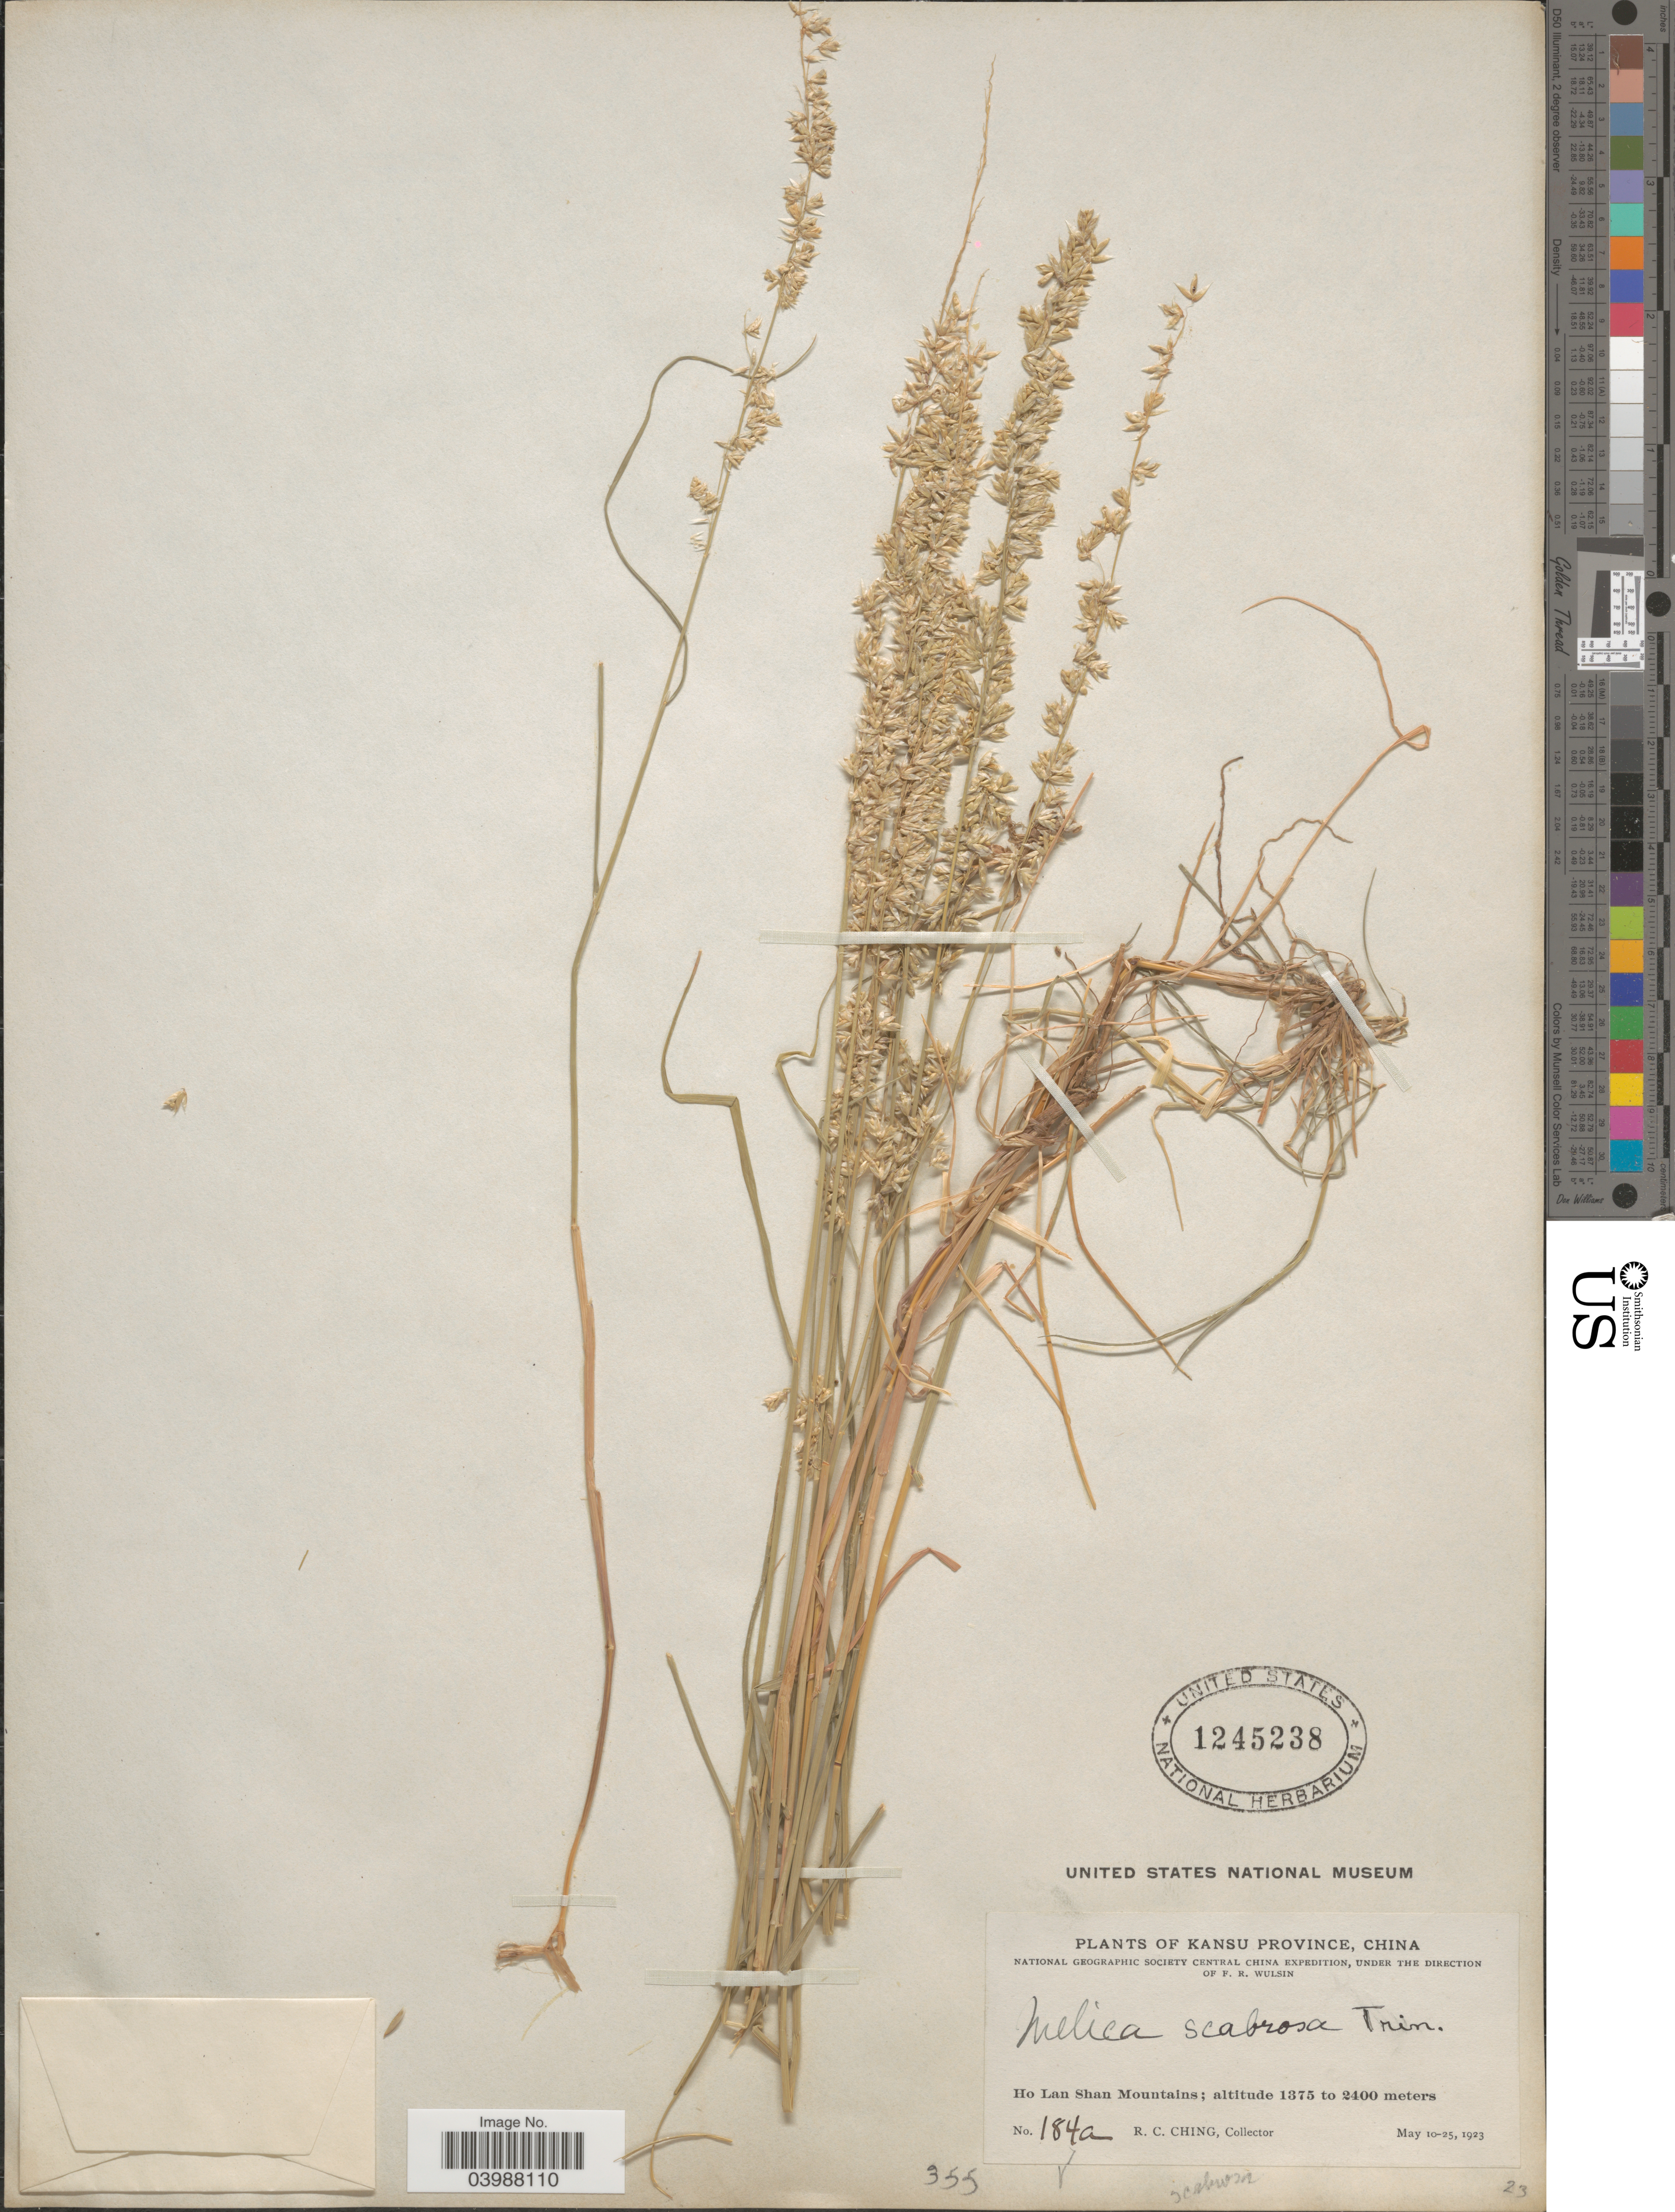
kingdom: Plantae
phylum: Tracheophyta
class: Liliopsida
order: Poales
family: Poaceae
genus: Melica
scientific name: Melica scabrosa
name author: Trin.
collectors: R. C. Ching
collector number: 184a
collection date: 1923-05-10/1923-05-25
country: China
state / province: Gansu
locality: Kansu Province. Ho Lan Shan Mountains.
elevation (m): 1375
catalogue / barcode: US 1245238